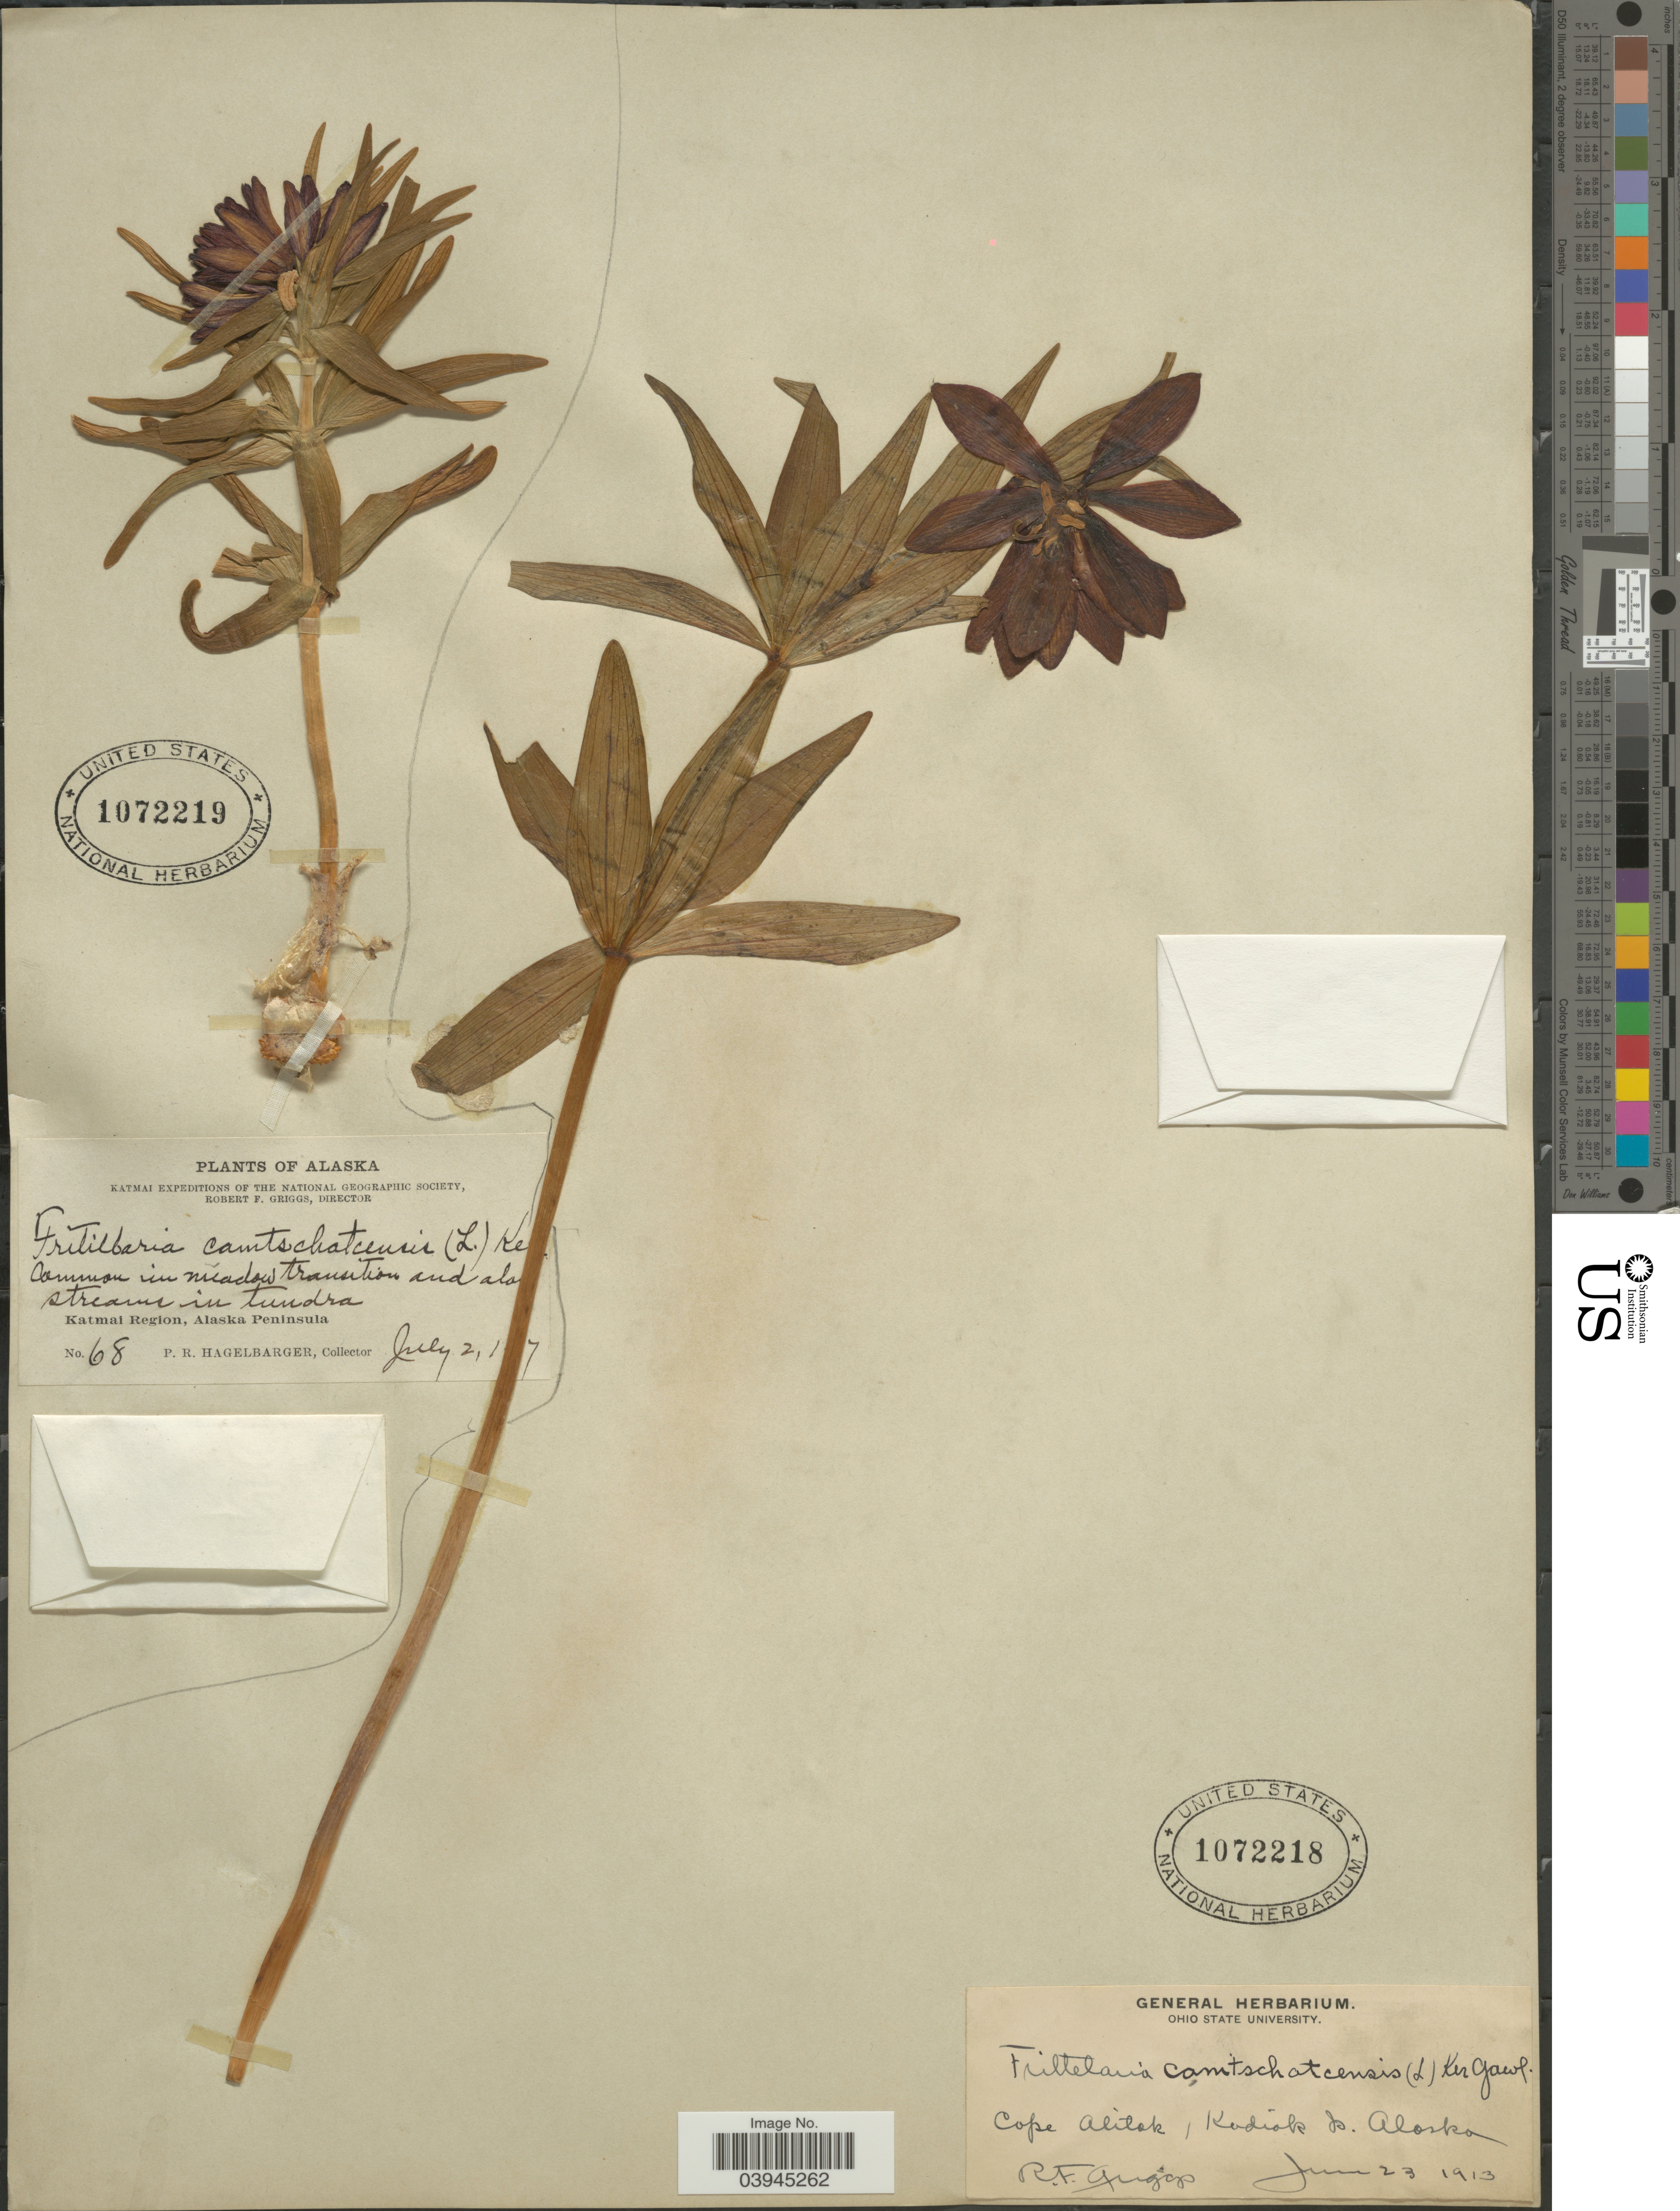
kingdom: Plantae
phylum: Tracheophyta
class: Liliopsida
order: Liliales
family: Liliaceae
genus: Fritillaria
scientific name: Fritillaria camschatcensis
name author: (L.) Ker Gawl.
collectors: P. Hagelbarger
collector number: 68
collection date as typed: July 2, 1!7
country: United States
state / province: Alaska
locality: Katmai Region, Alaska Peninsula.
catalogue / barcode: US 1072219-2